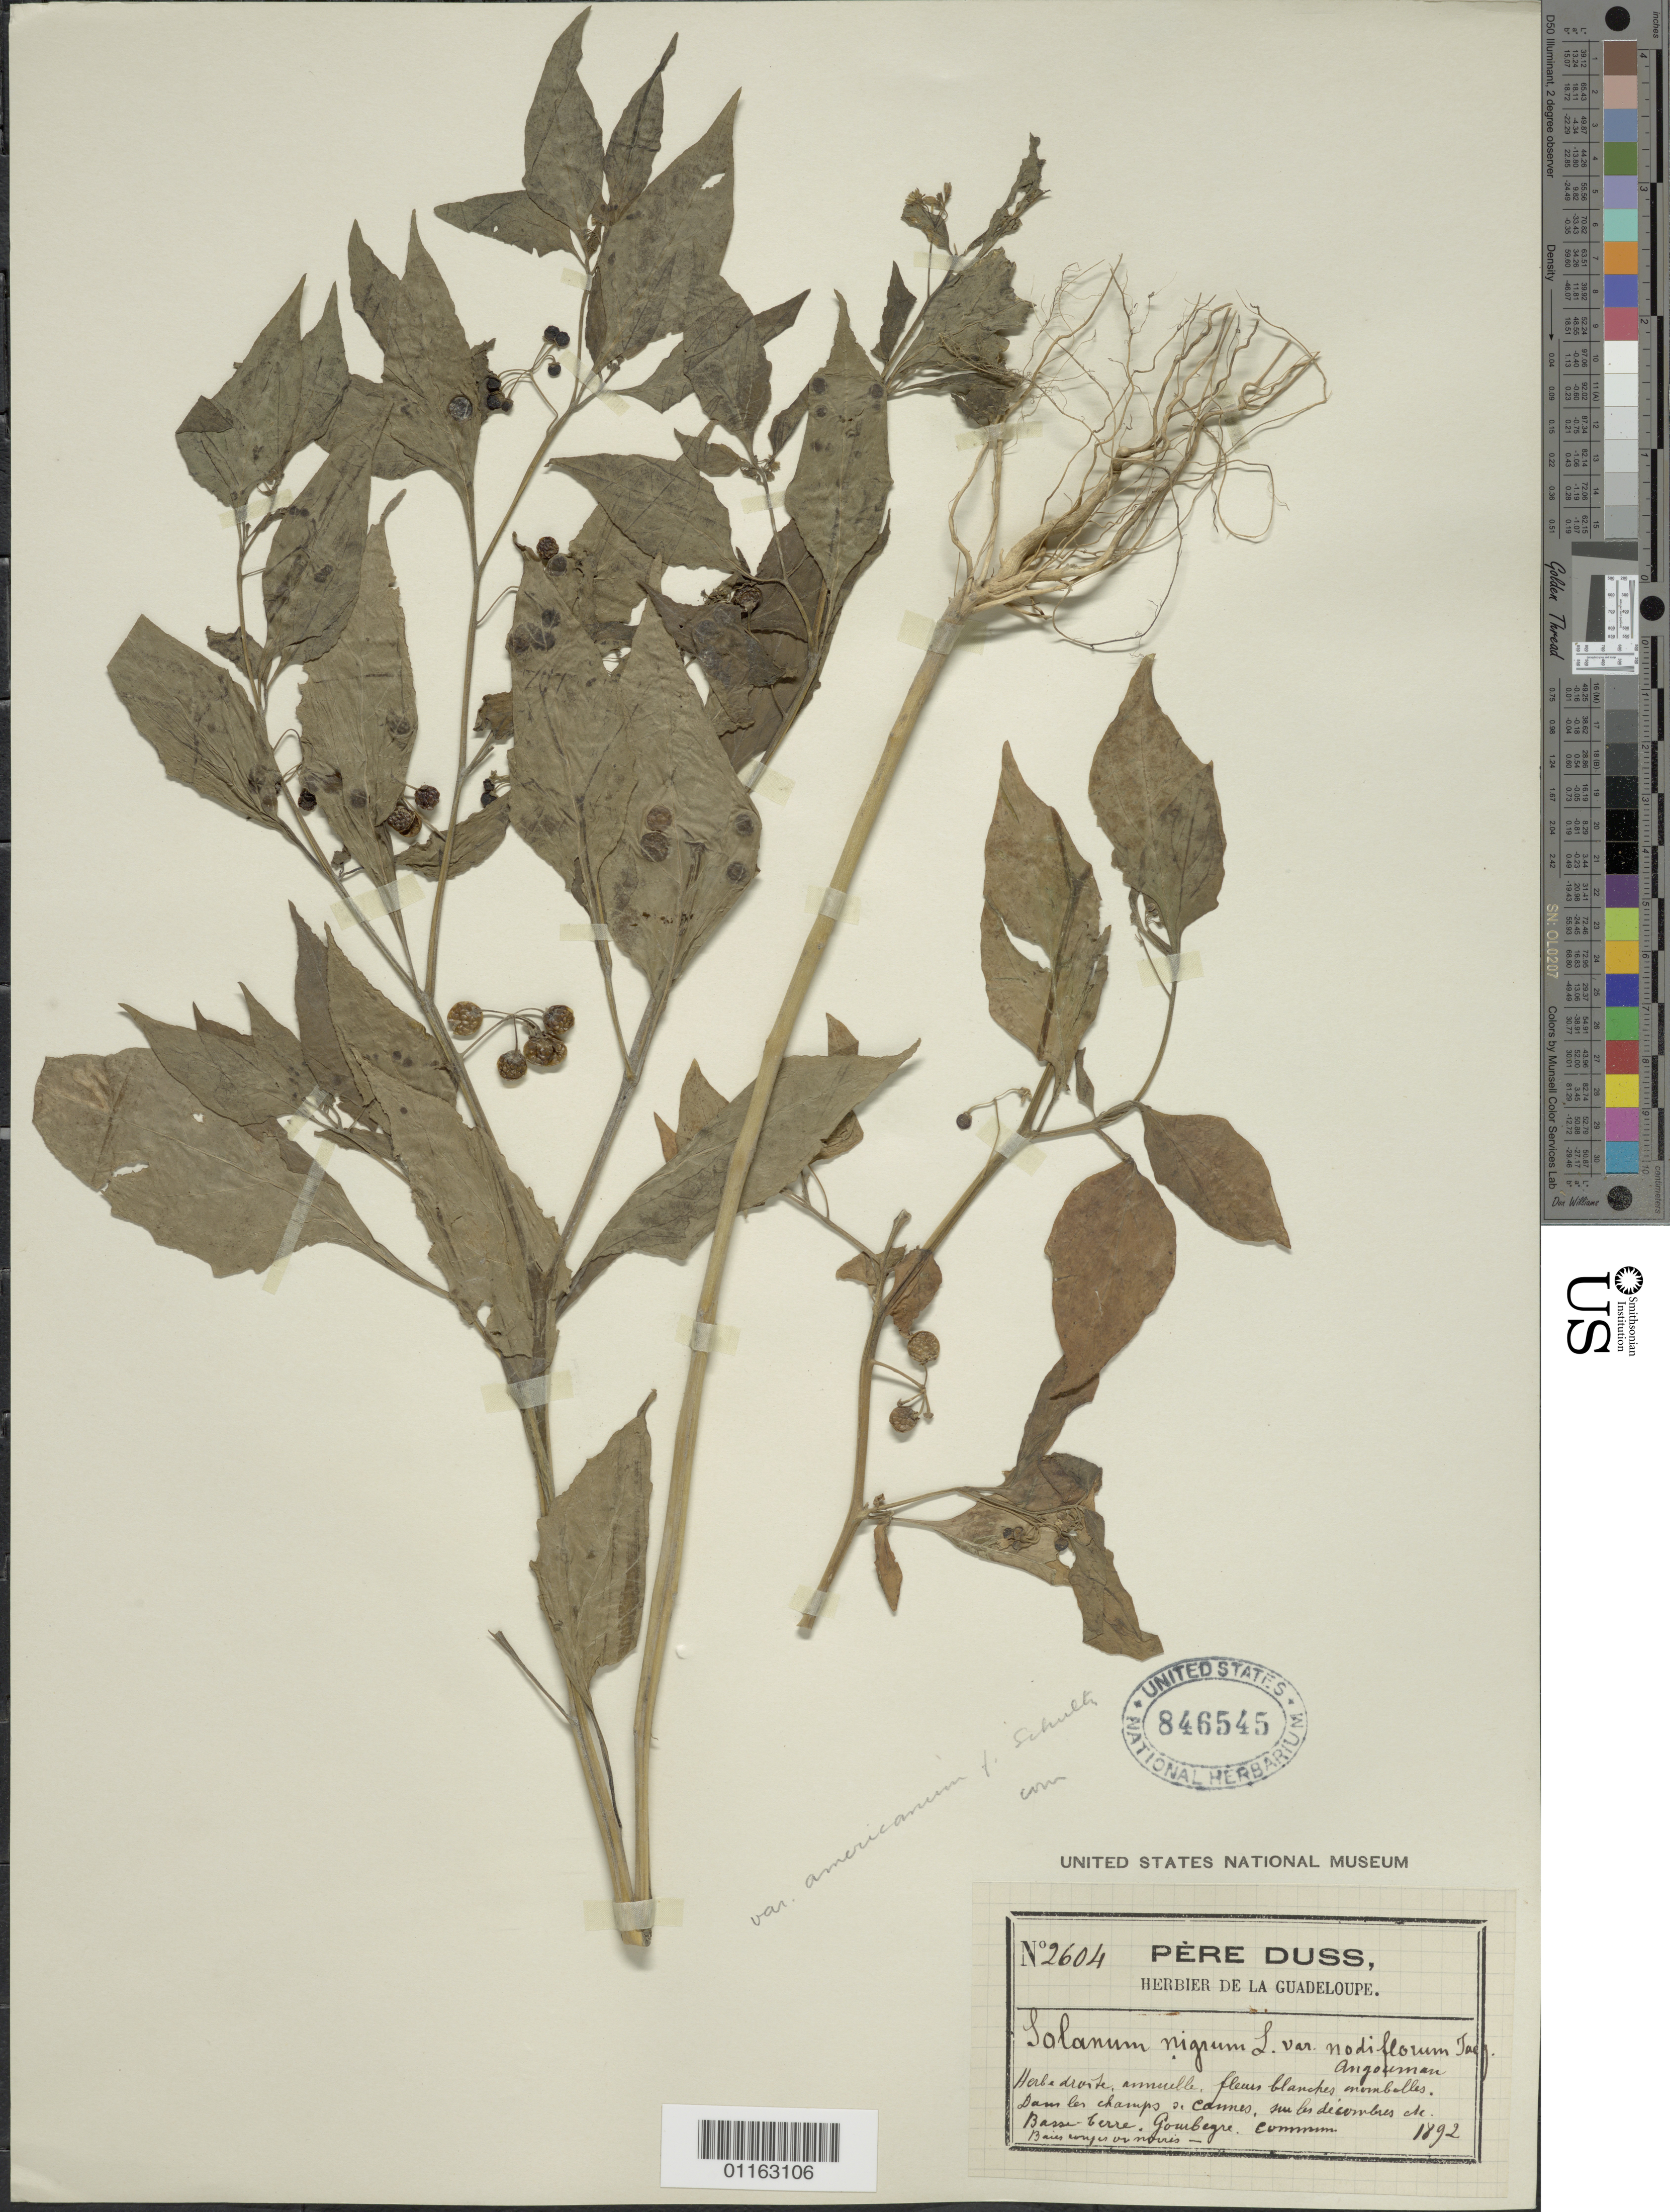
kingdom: Plantae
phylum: Tracheophyta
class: Magnoliopsida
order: Solanales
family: Solanaceae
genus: Solanum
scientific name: Solanum nigrum var. americanum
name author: (Mill.) O.E. Schulz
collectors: Père Duss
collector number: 2604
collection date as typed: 1892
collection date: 1892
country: Guadeloupe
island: Basse-Terre I.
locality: Gourbeyre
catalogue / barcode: US 846545